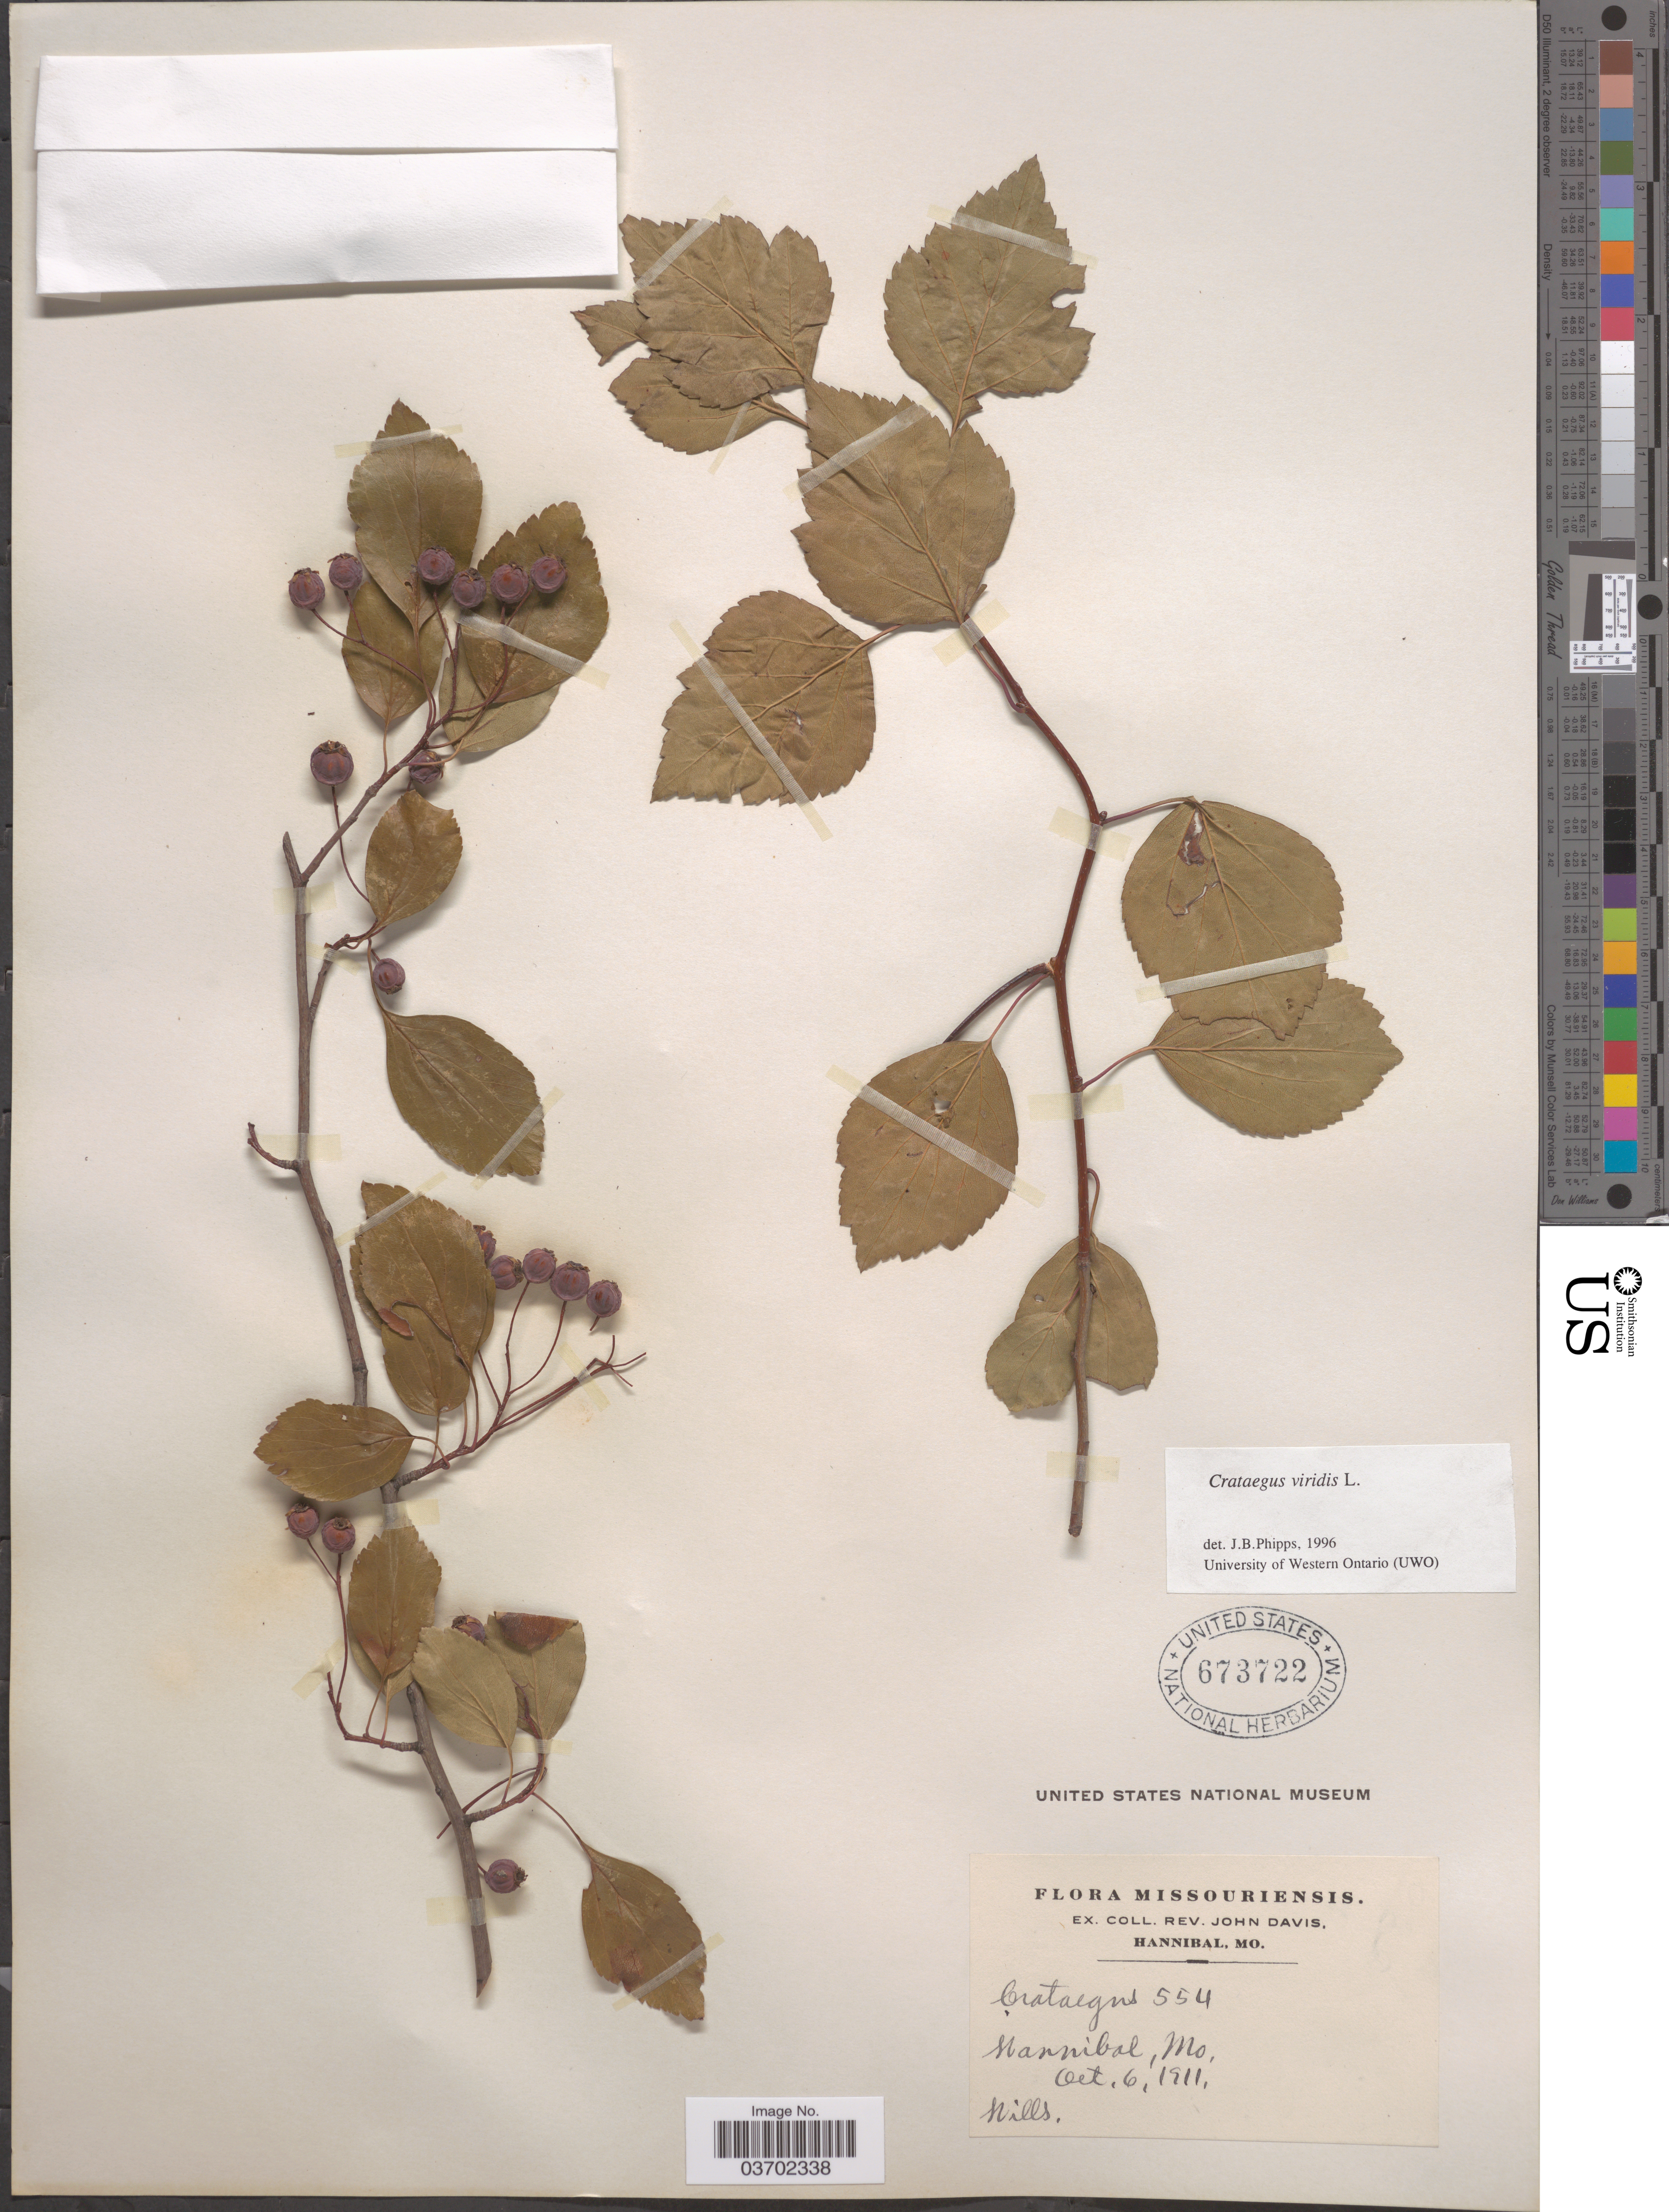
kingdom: Plantae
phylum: Tracheophyta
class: Magnoliopsida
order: Rosales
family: Rosaceae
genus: Crataegus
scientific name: Crataegus viridis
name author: L.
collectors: ex herb. Rev. John Davis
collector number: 554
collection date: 1911-10-06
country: United States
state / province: Missouri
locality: Hannibal.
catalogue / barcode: US 673722